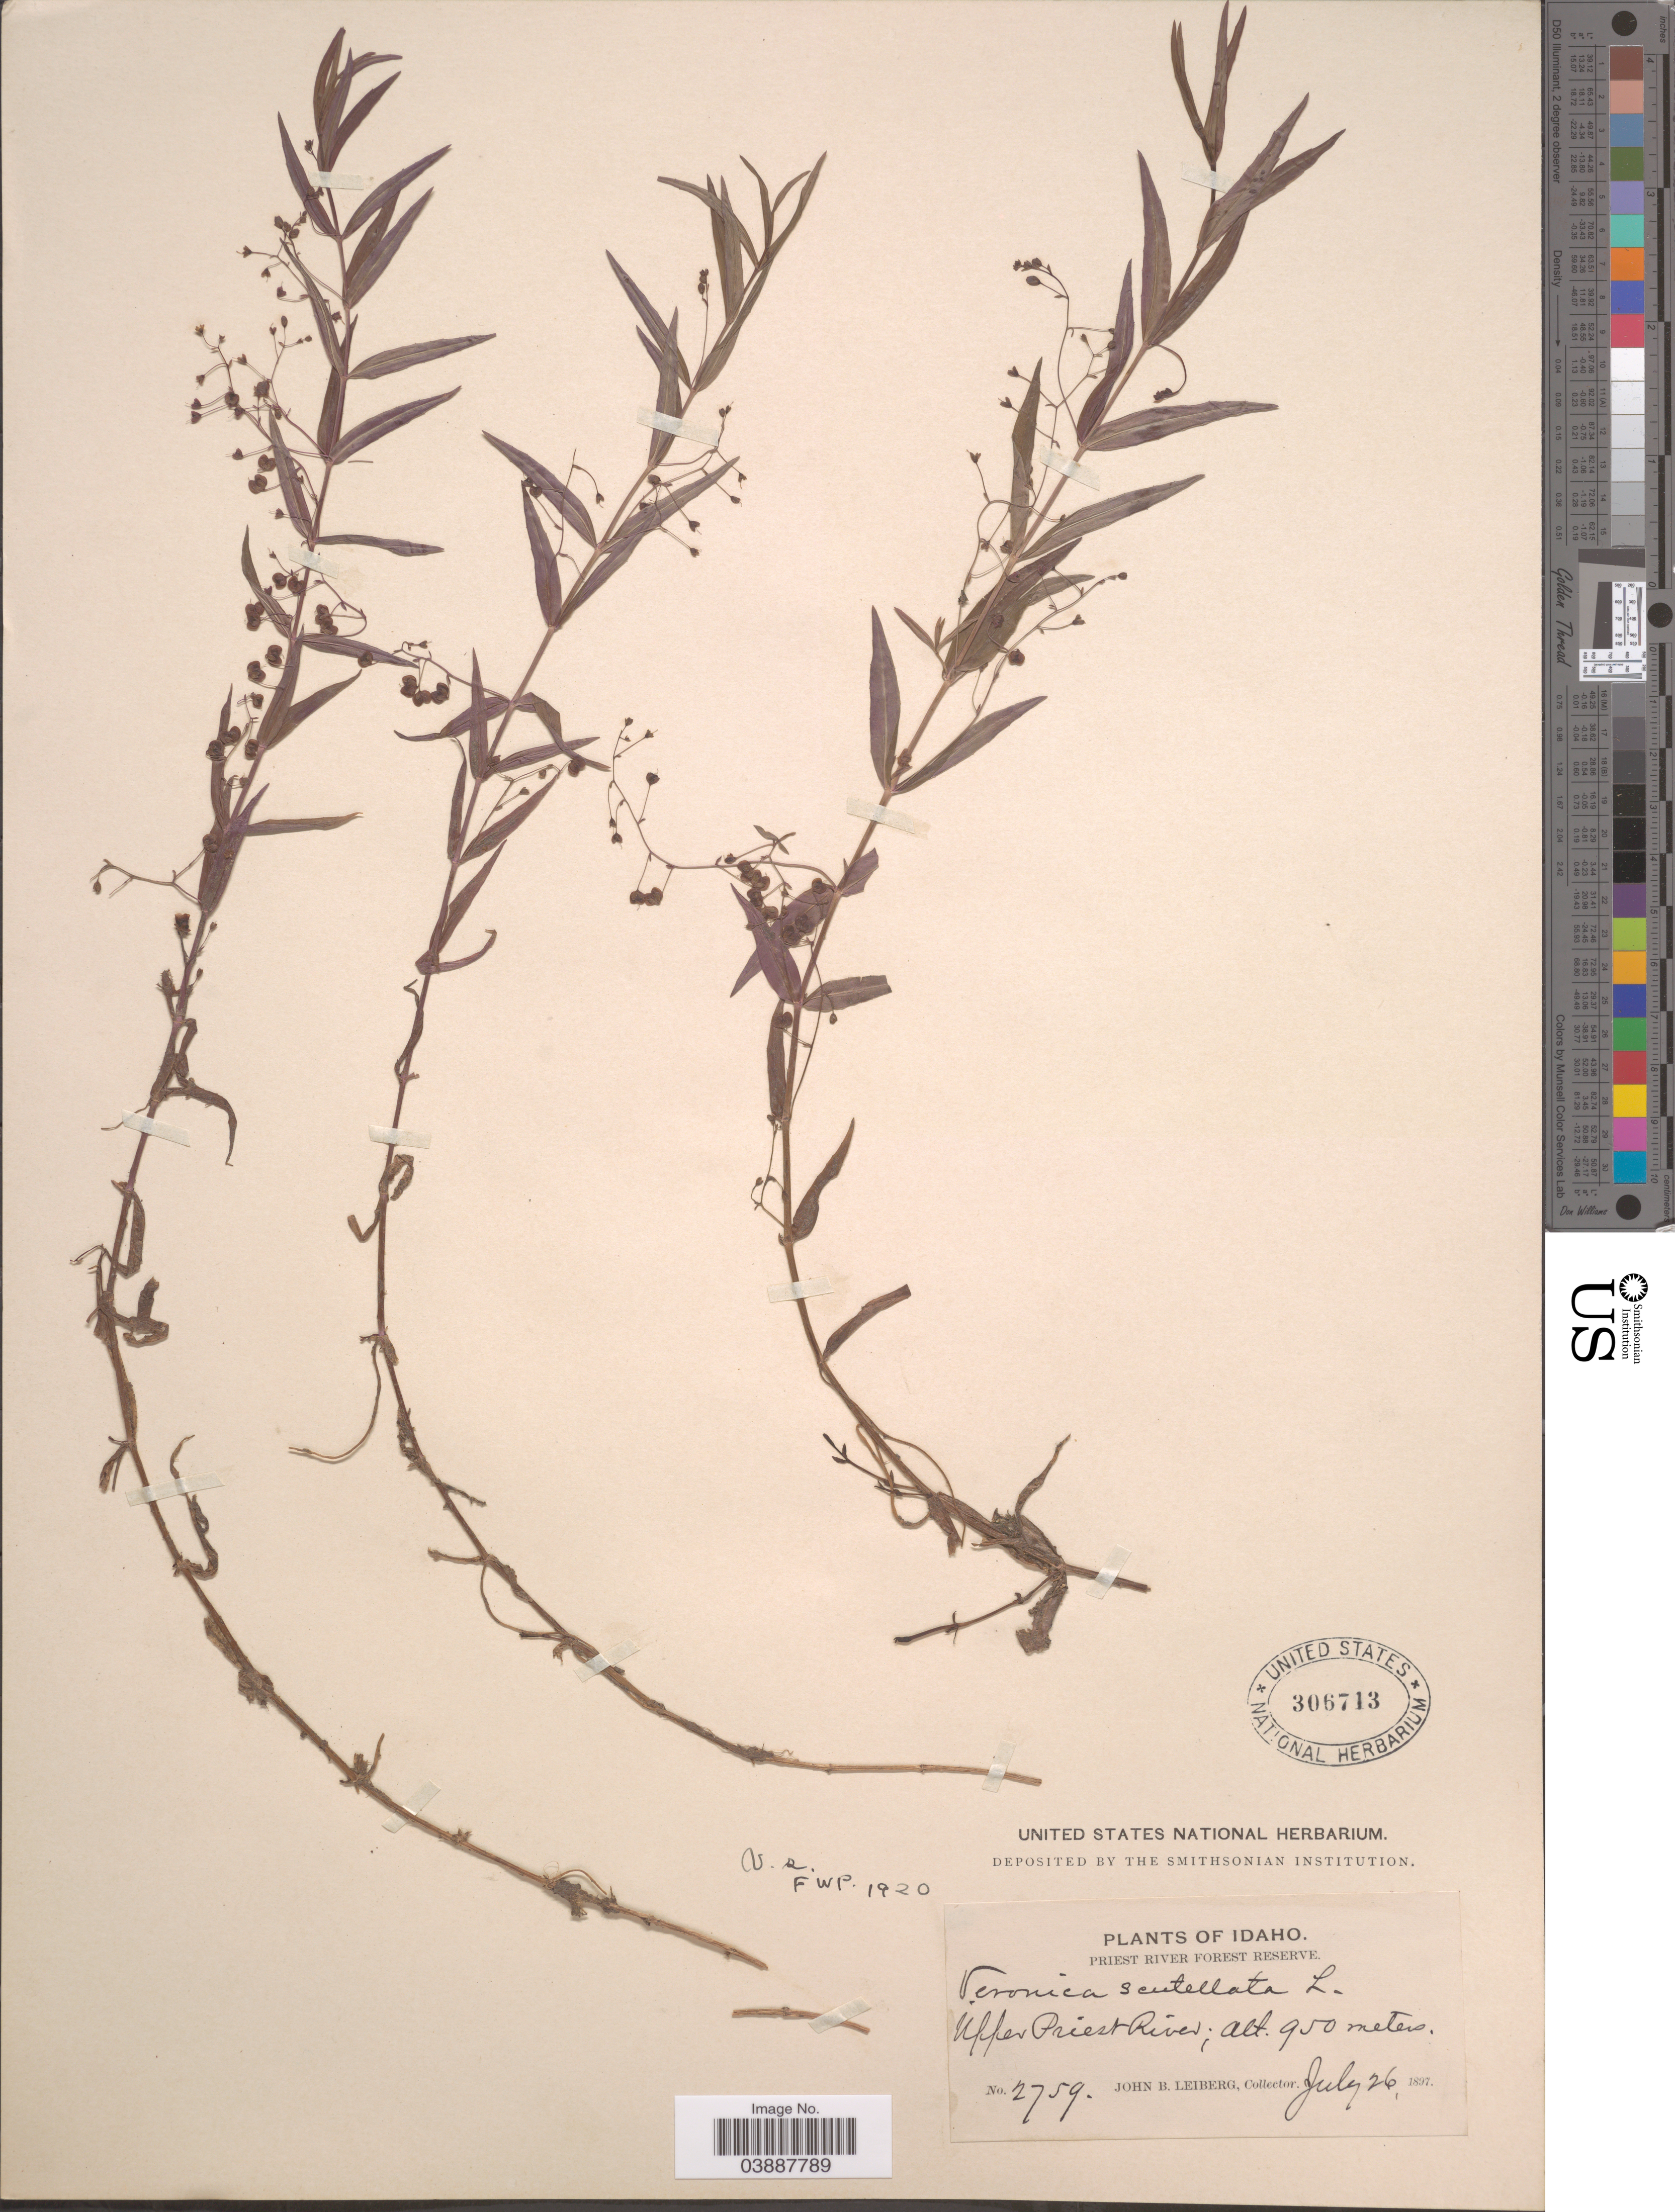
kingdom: Plantae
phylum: Tracheophyta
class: Magnoliopsida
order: Lamiales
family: Plantaginaceae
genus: Veronica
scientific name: Veronica scutellata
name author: L.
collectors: J. B. Leiberg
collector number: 2759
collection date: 1897-07-26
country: United States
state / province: Idaho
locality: Priest River Forest Reserve. Upper Priest River.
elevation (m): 950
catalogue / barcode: US 306713